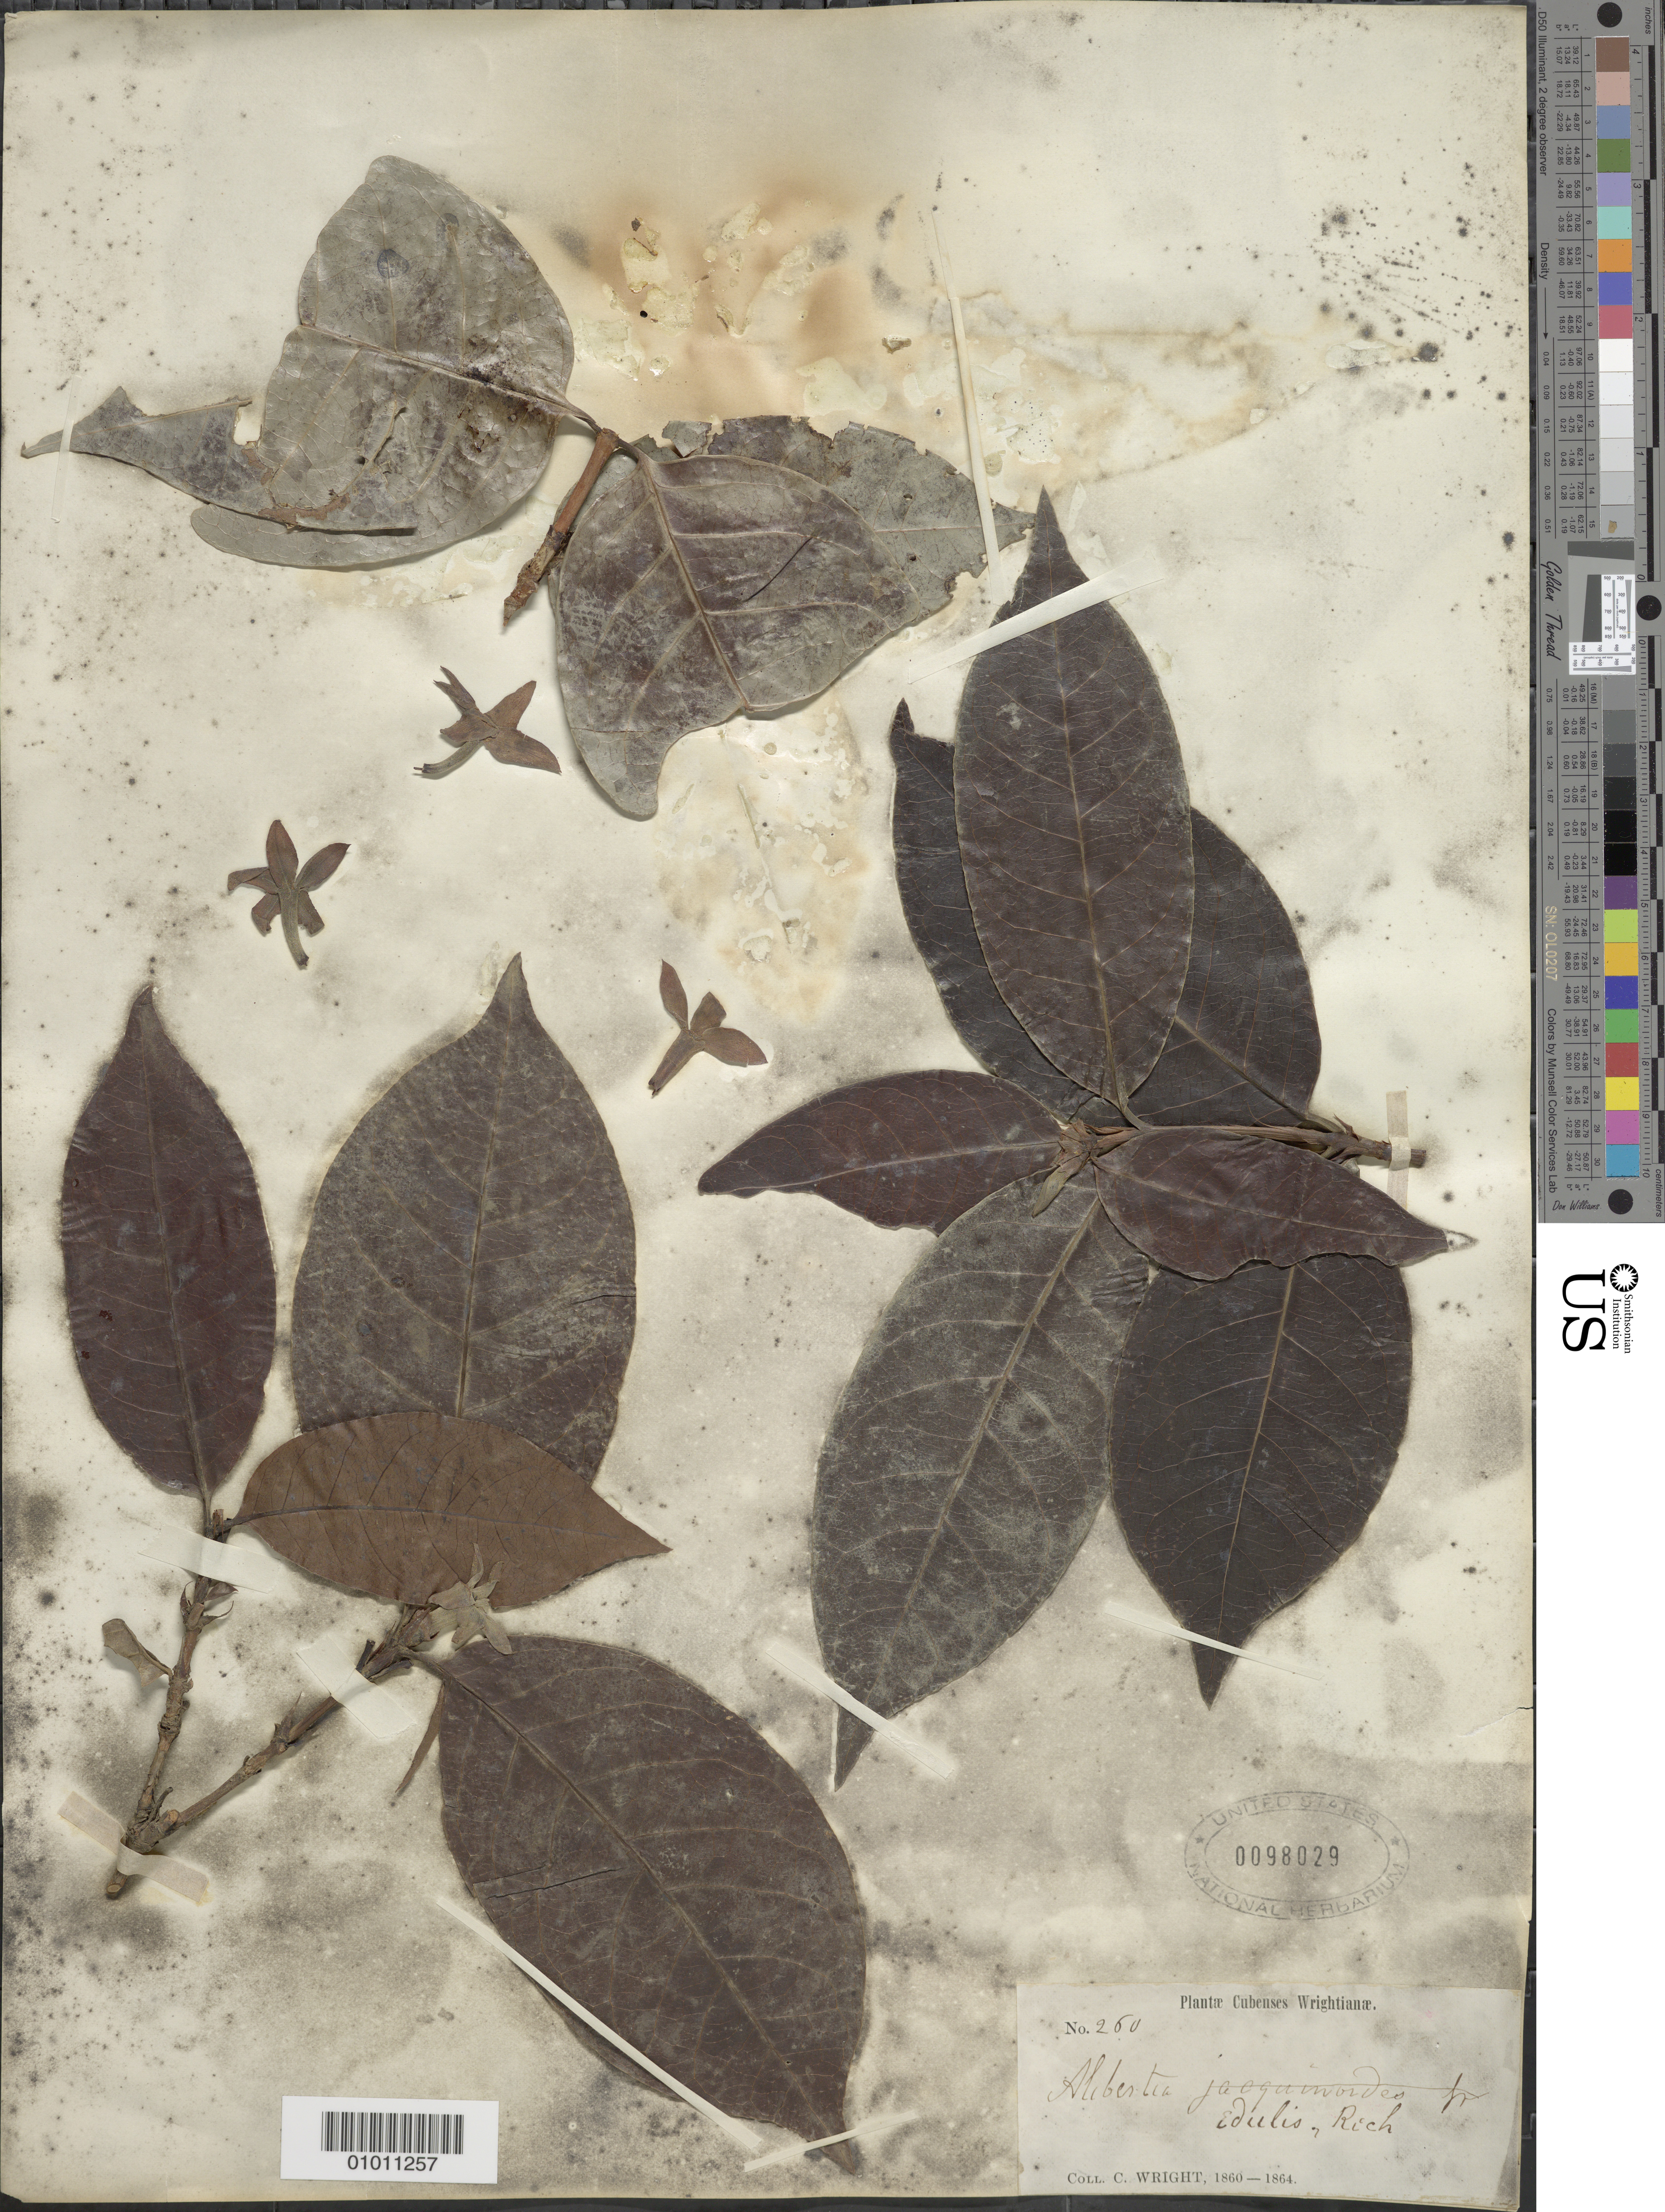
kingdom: Plantae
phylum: Tracheophyta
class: Magnoliopsida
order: Gentianales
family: Rubiaceae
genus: Alibertia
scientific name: Alibertia edulis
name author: (Rich.) A. Rich. ex DC.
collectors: C. Wright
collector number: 260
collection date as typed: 1860 to -- --- 1864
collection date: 1860/1864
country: Cuba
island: Cuba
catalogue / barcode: US 98029